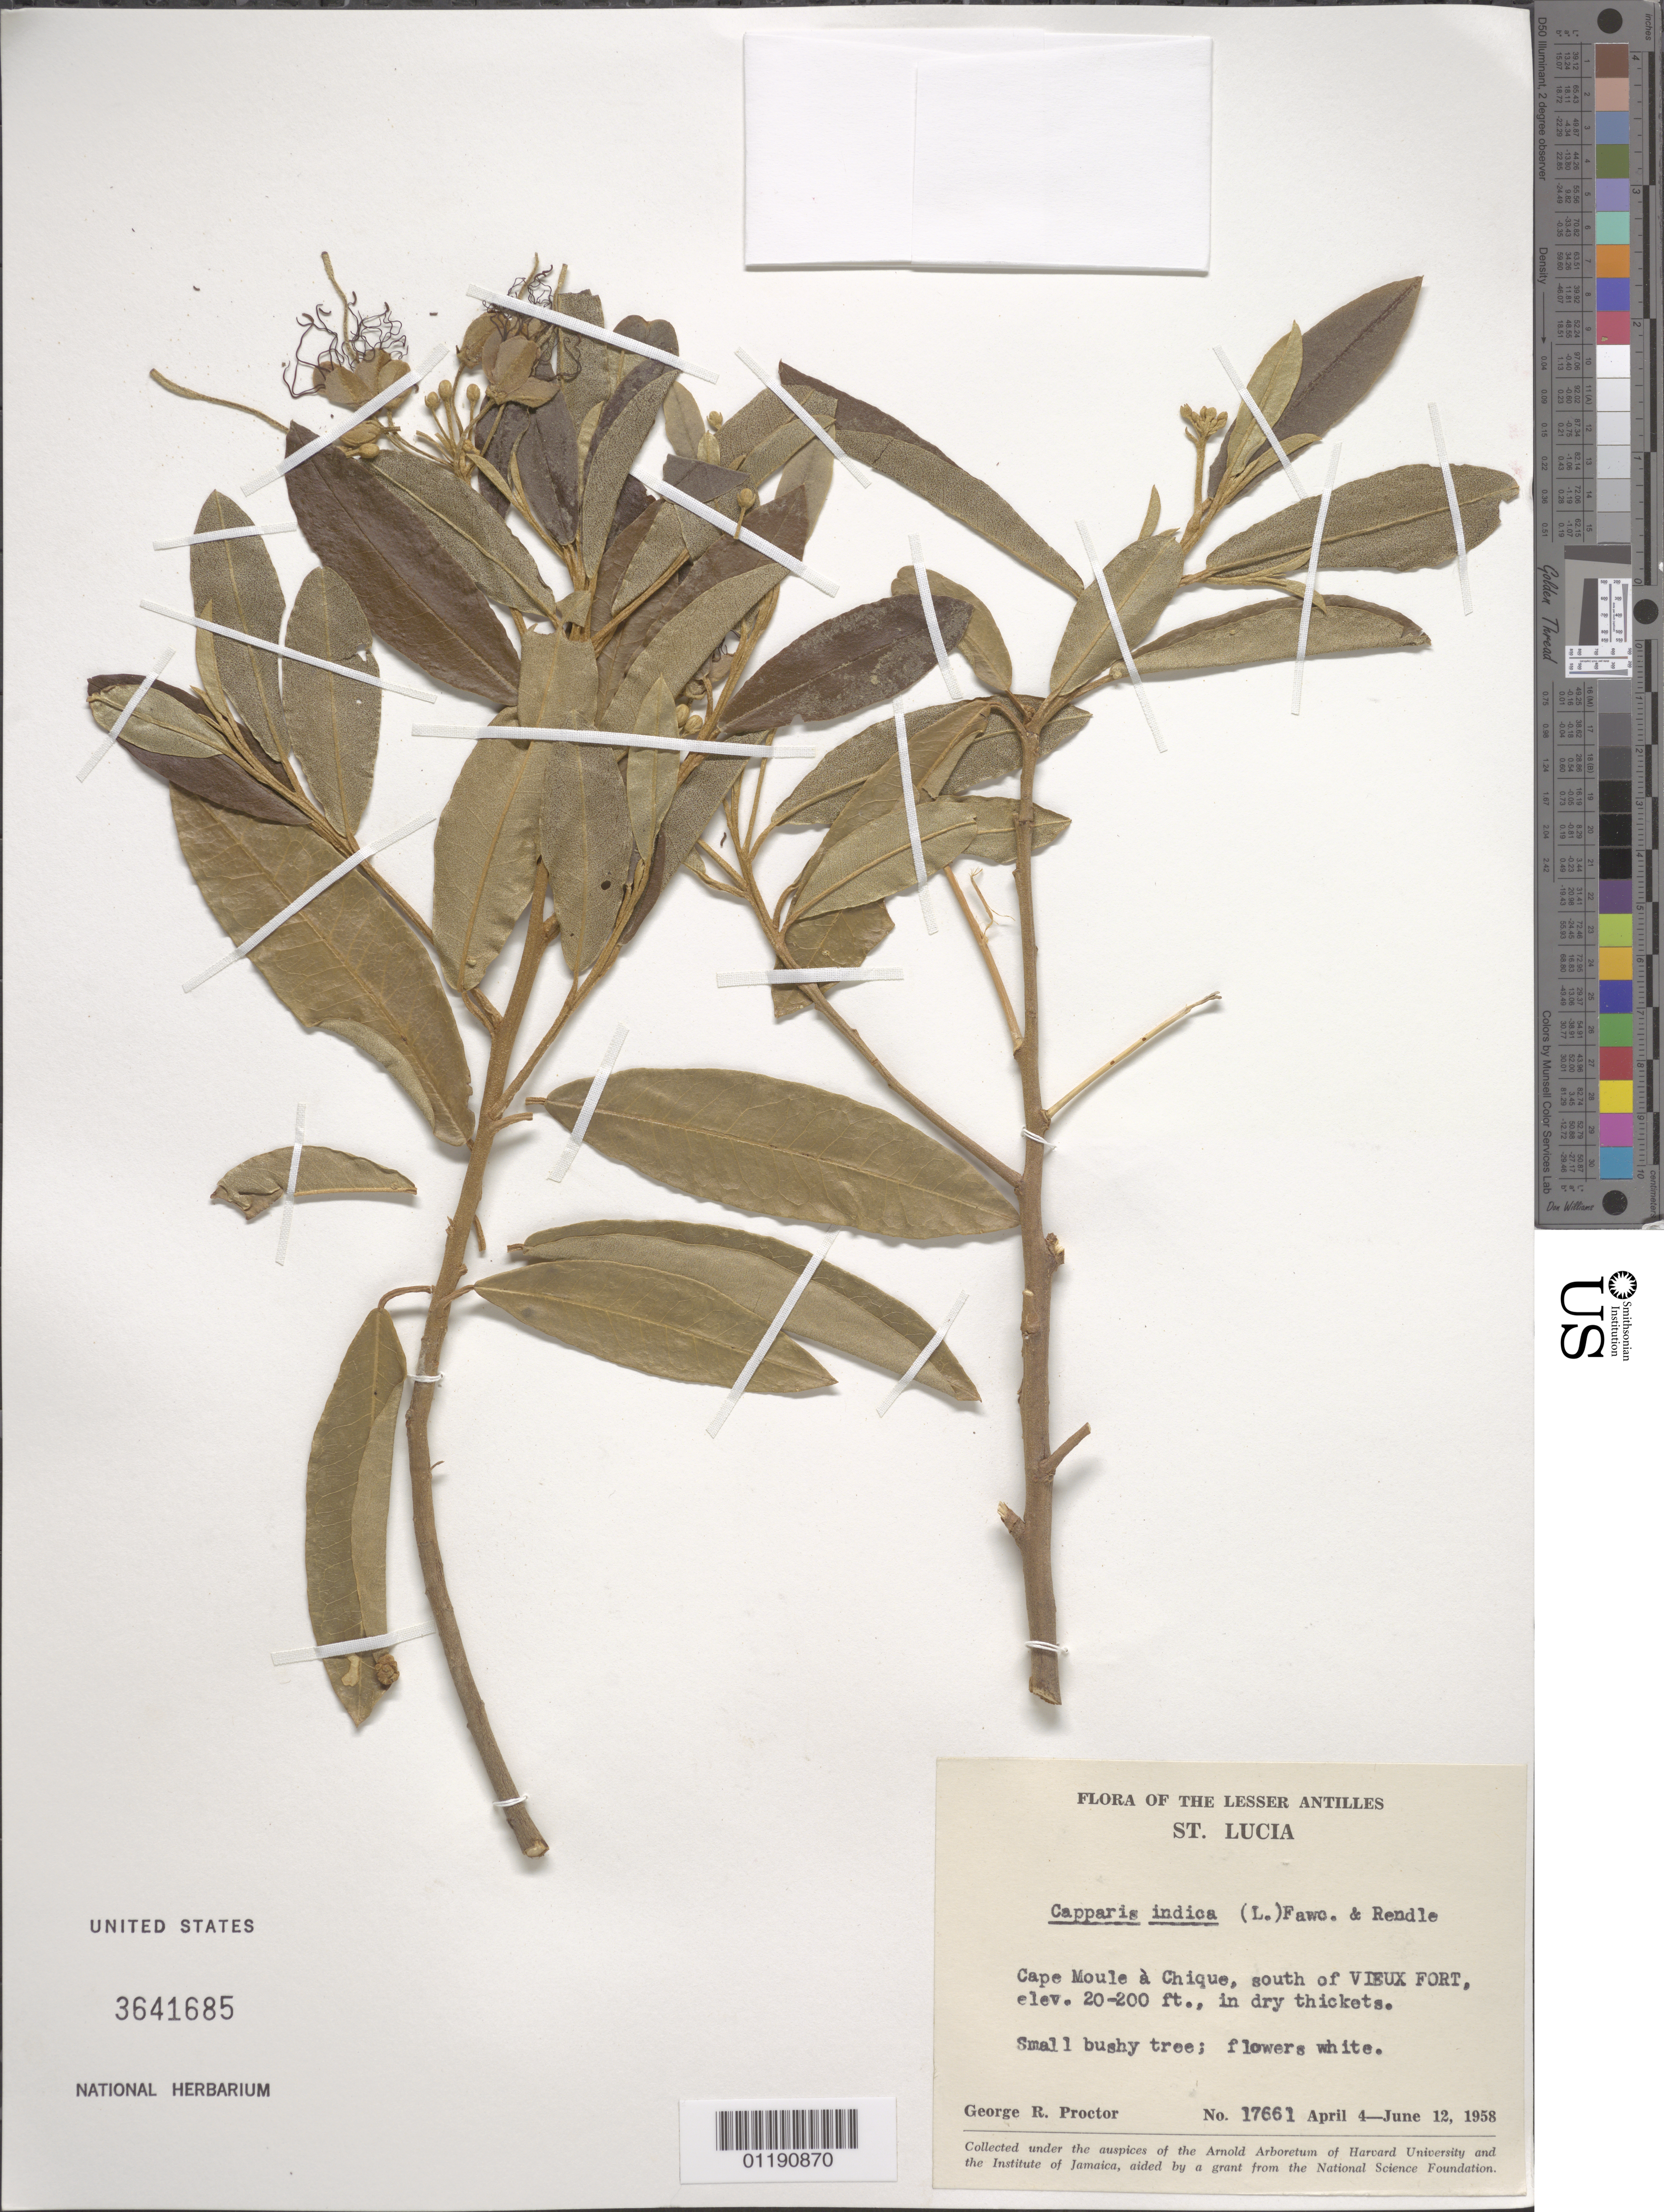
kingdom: Plantae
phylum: Tracheophyta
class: Magnoliopsida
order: Brassicales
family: Capparaceae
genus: Capparis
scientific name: Capparis indica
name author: (L.) Fawc. & Rendle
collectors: G. R. Proctor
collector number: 17661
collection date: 1958-04-04/1958-06-12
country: St. Lucia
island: Saint Lucia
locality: Cape Moule à Chique, S of Vieux Fort.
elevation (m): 6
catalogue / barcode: US 3641685